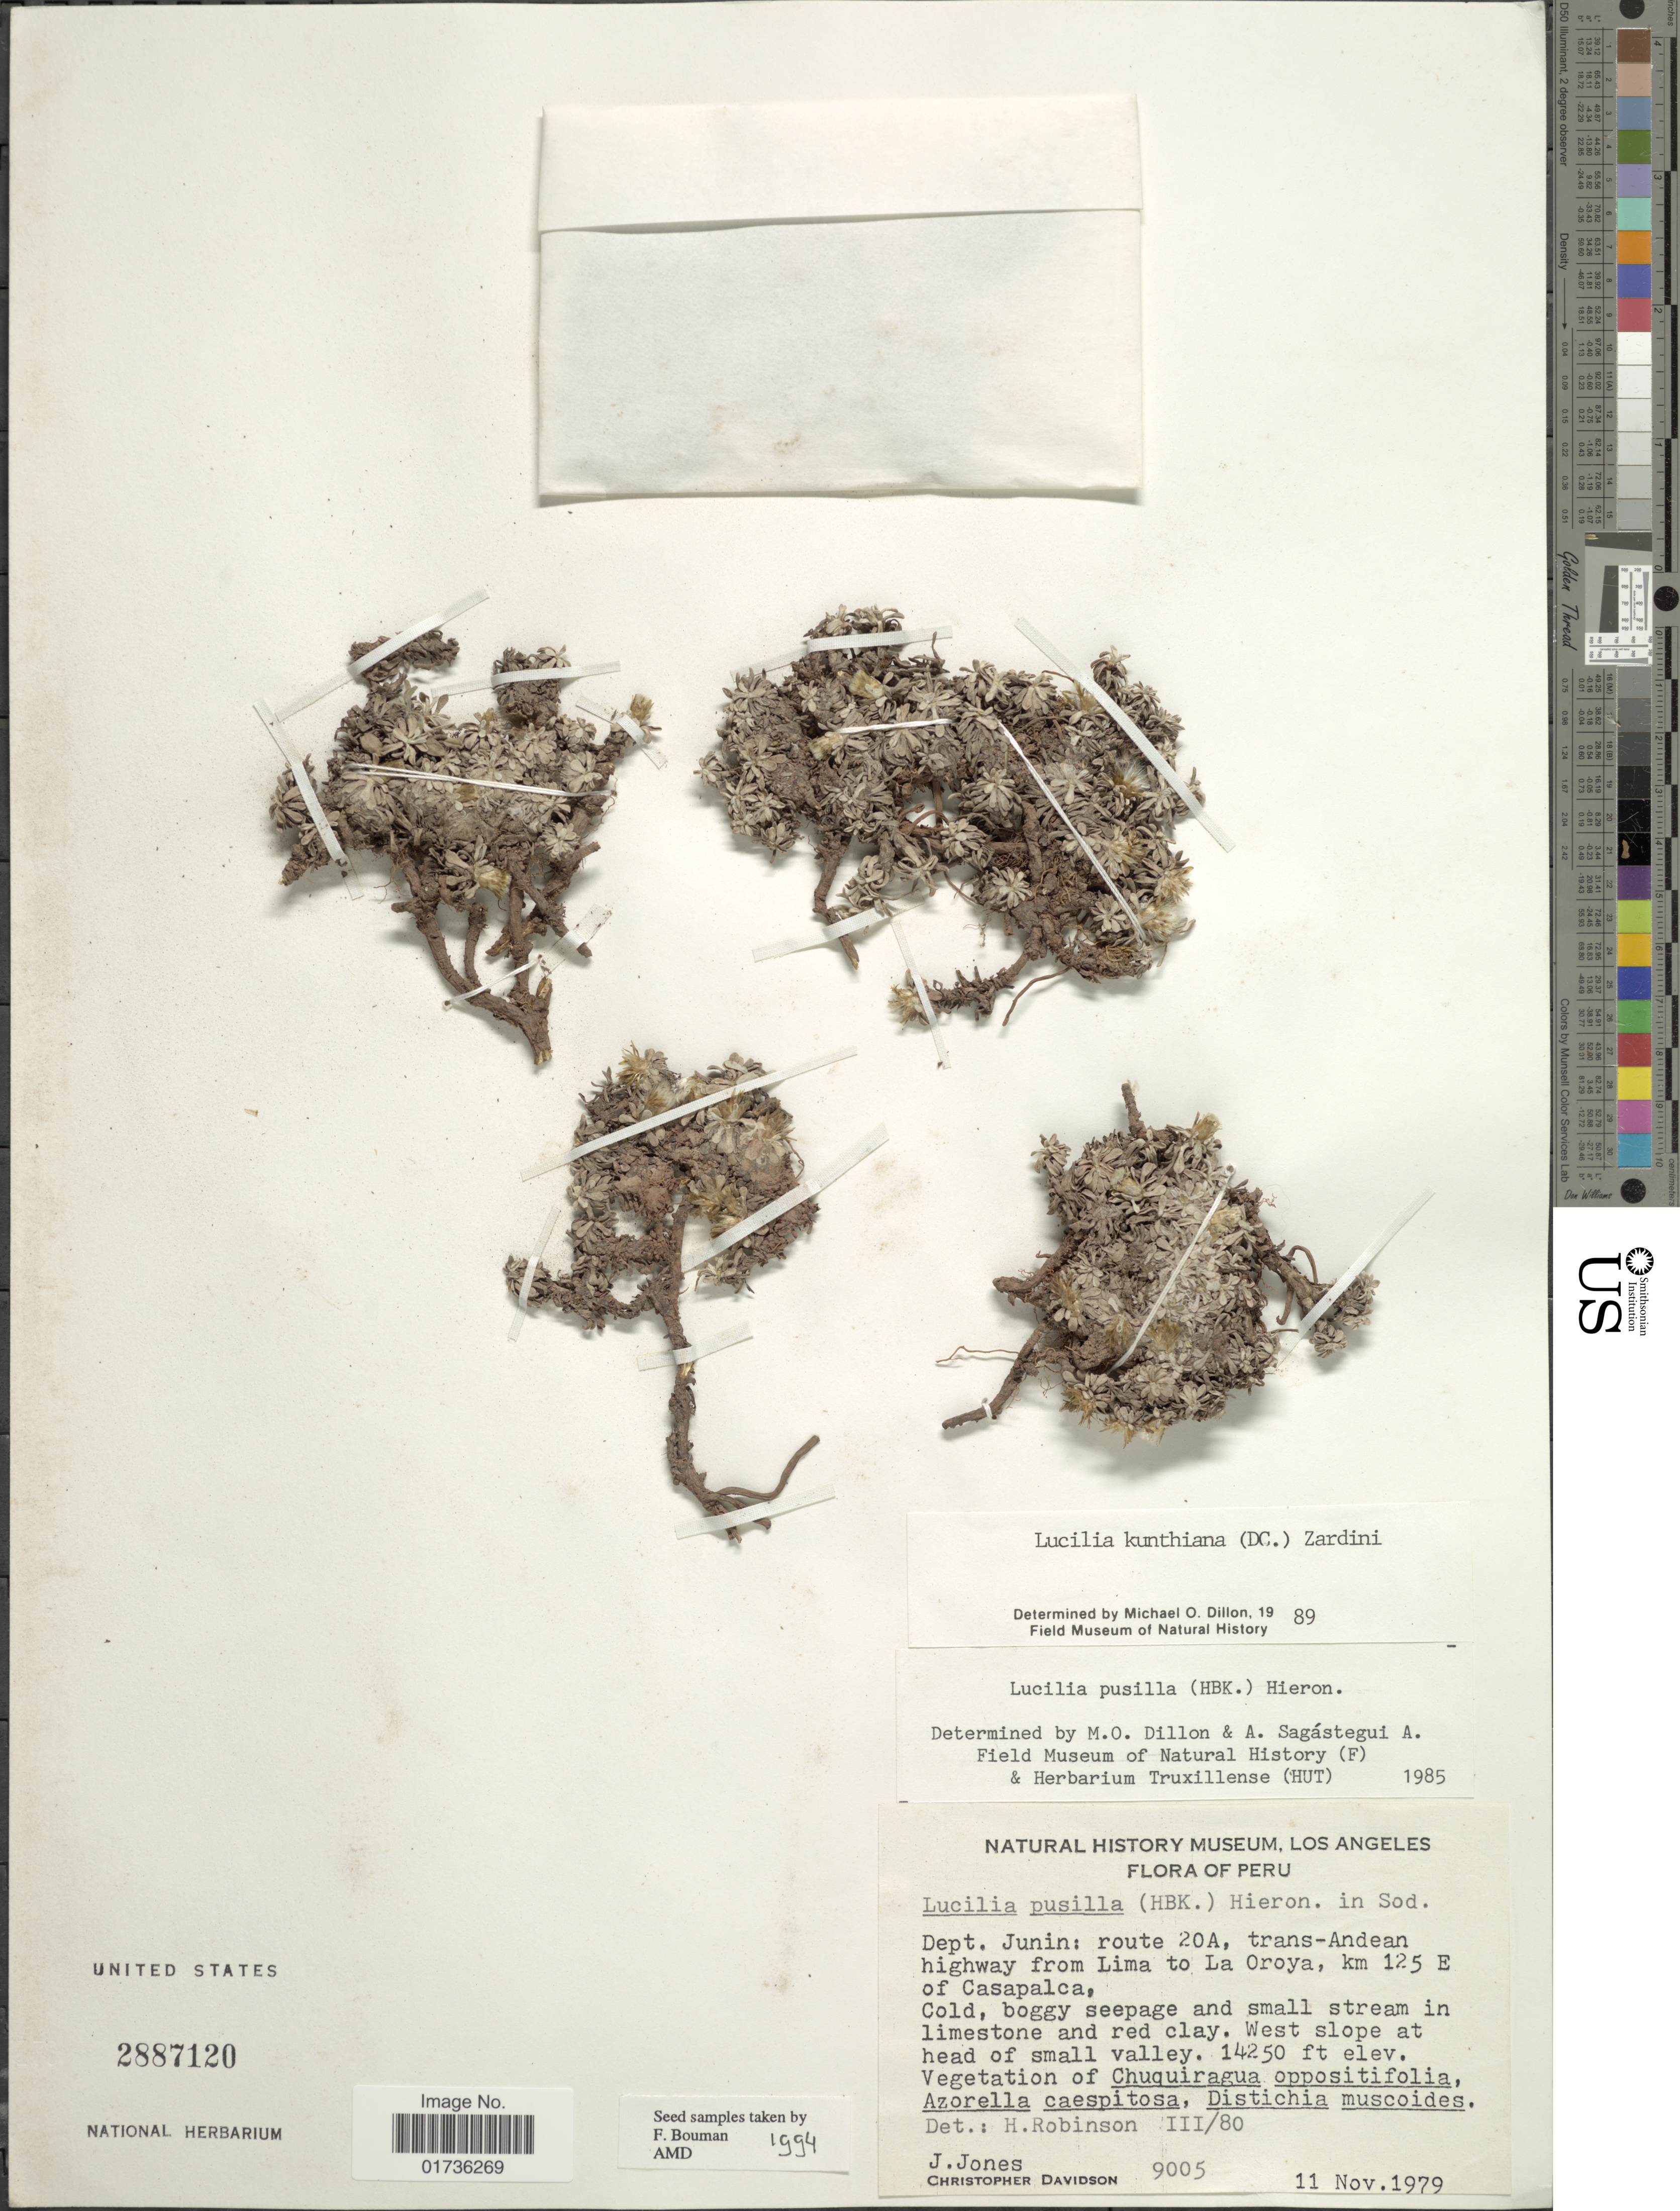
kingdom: Plantae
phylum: Tracheophyta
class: Magnoliopsida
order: Asterales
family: Asteraceae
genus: Lucilia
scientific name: Lucilia kunthiana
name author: (DC.) Zardini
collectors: J. Jones & C. Davidson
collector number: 9005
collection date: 1979-11-11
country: Peru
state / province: Junín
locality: Dept. Junin: route 20A, trans-Andean highway from Lima to La Oroya, km 125 E of Casapalca. West slope at head of small valley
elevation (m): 4343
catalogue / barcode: US 2887120